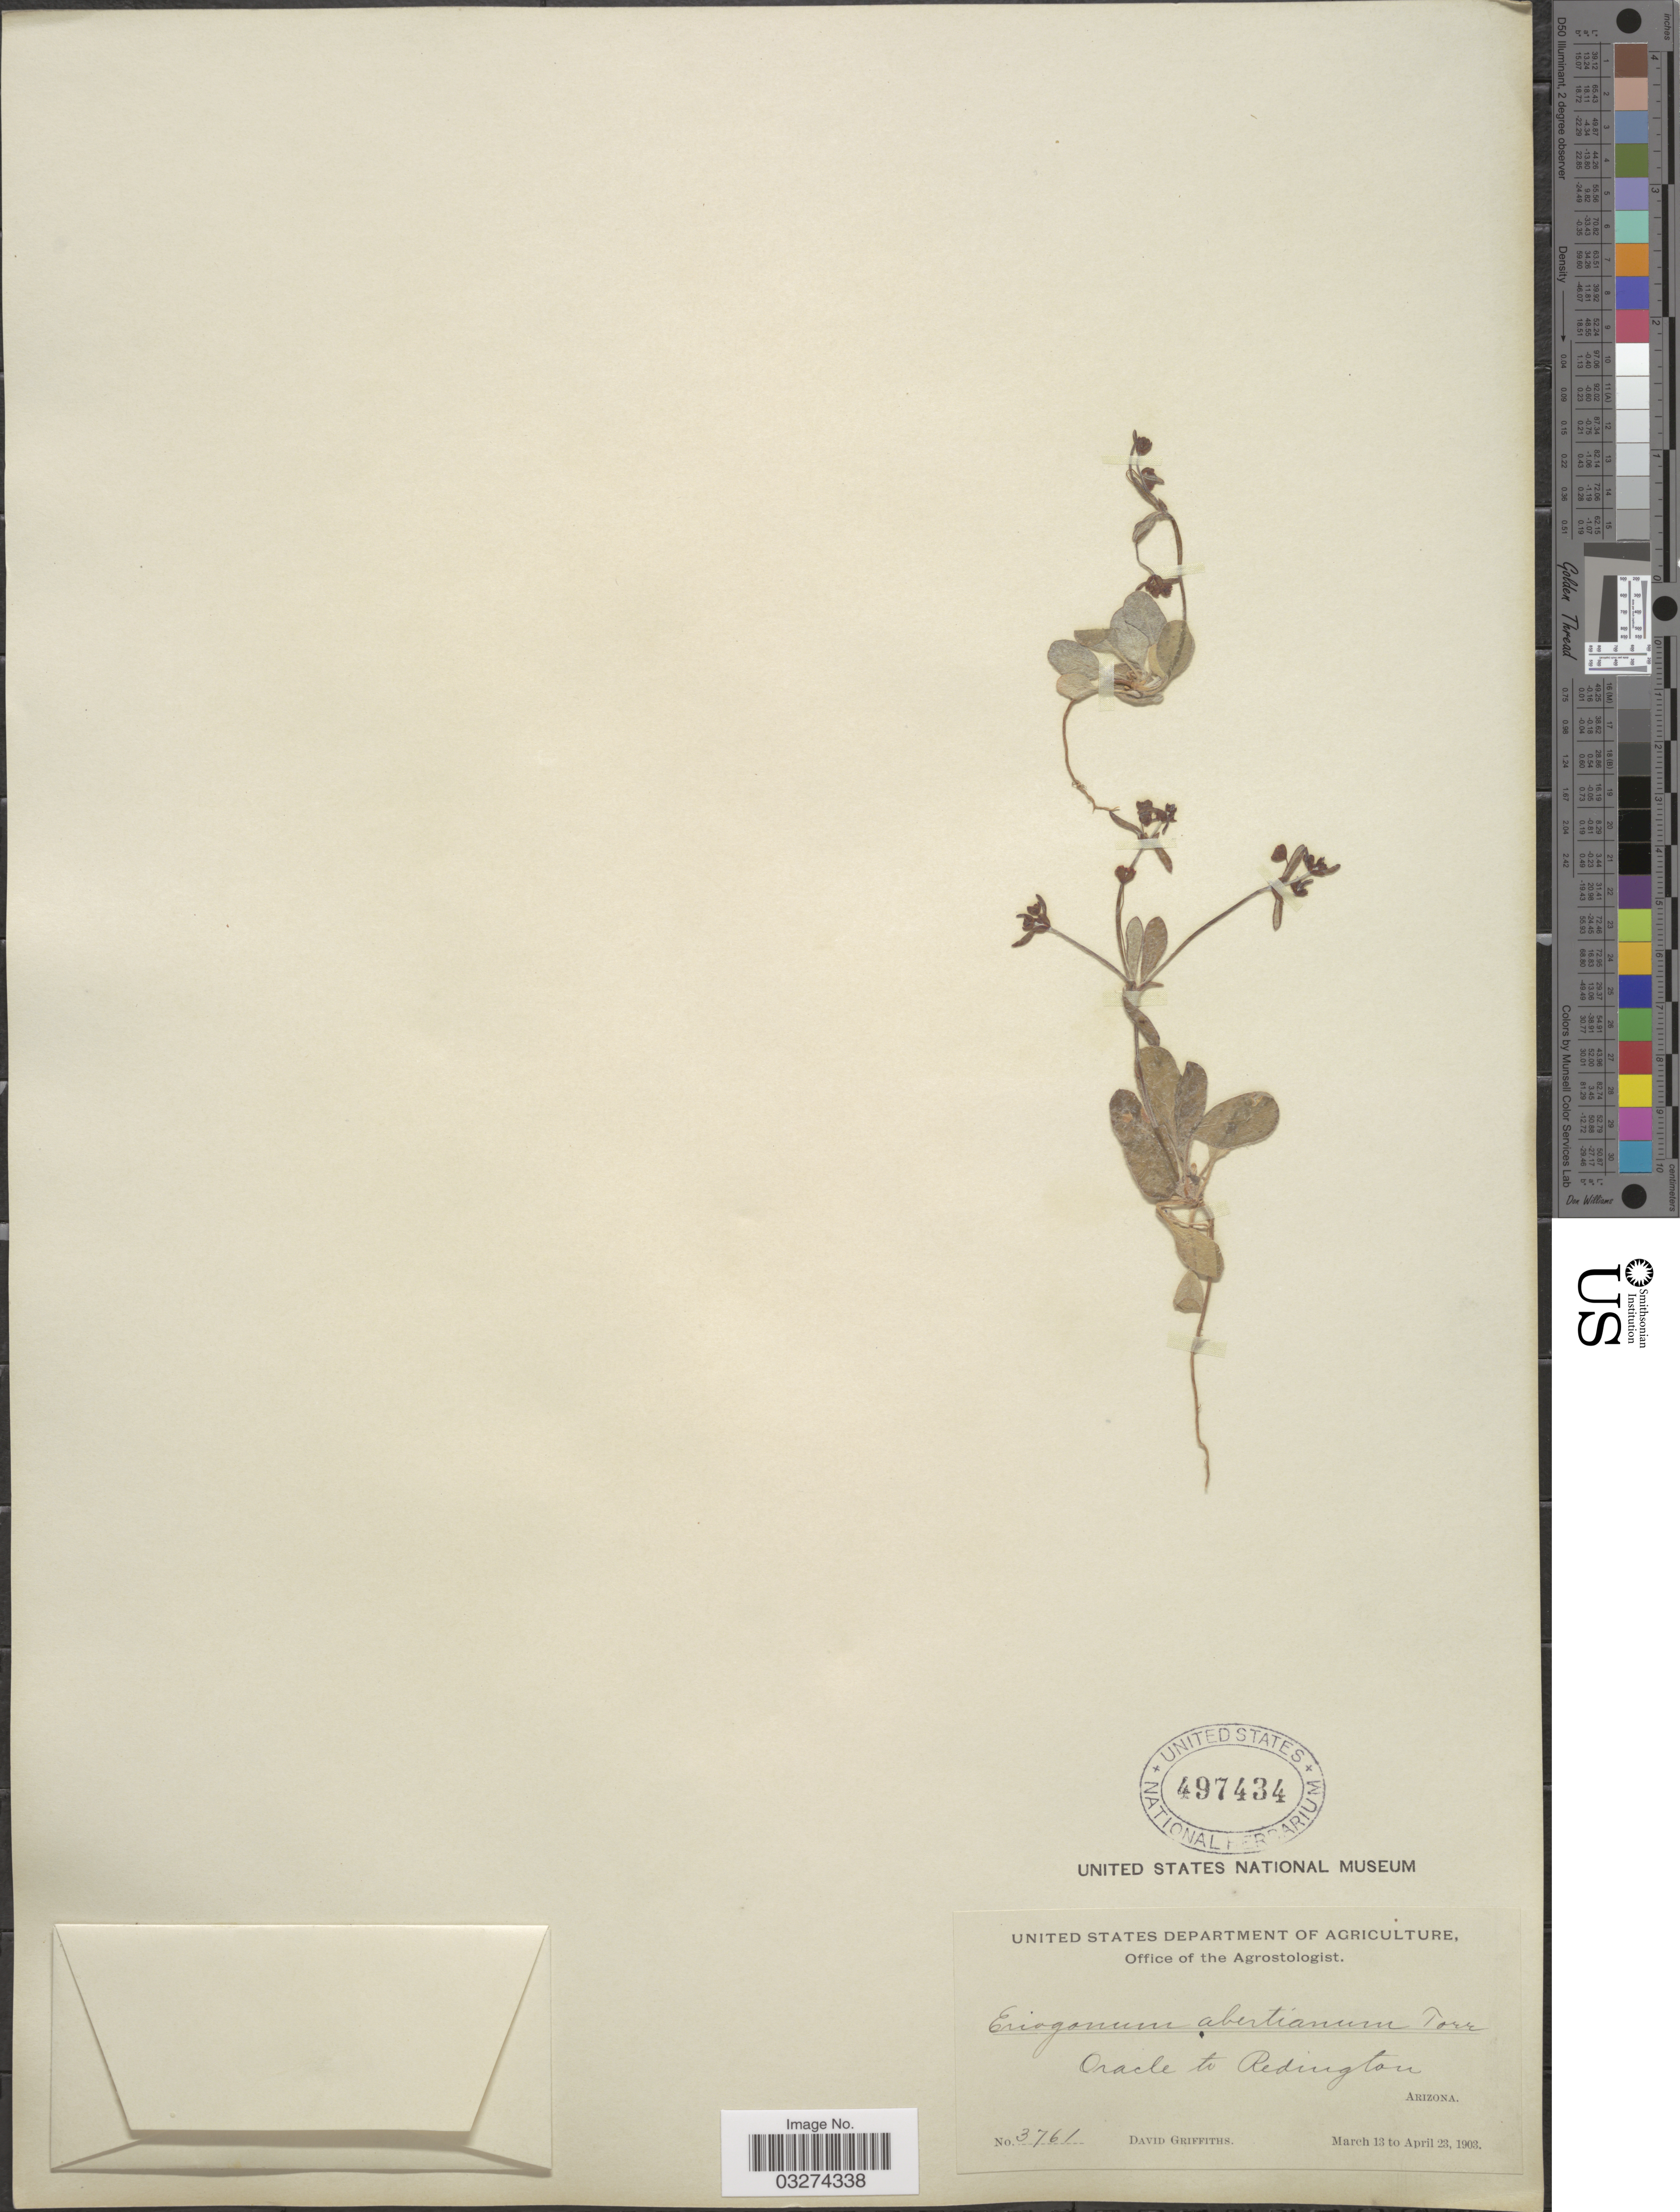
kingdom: Plantae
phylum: Tracheophyta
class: Magnoliopsida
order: Caryophyllales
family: Polygonaceae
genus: Eriogonum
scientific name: Eriogonum abertianum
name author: Torr.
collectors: D. Griffiths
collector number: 3761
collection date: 1903-03-13/1903-04-23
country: United States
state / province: Arizona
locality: Oracle to Redington.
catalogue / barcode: US 497434